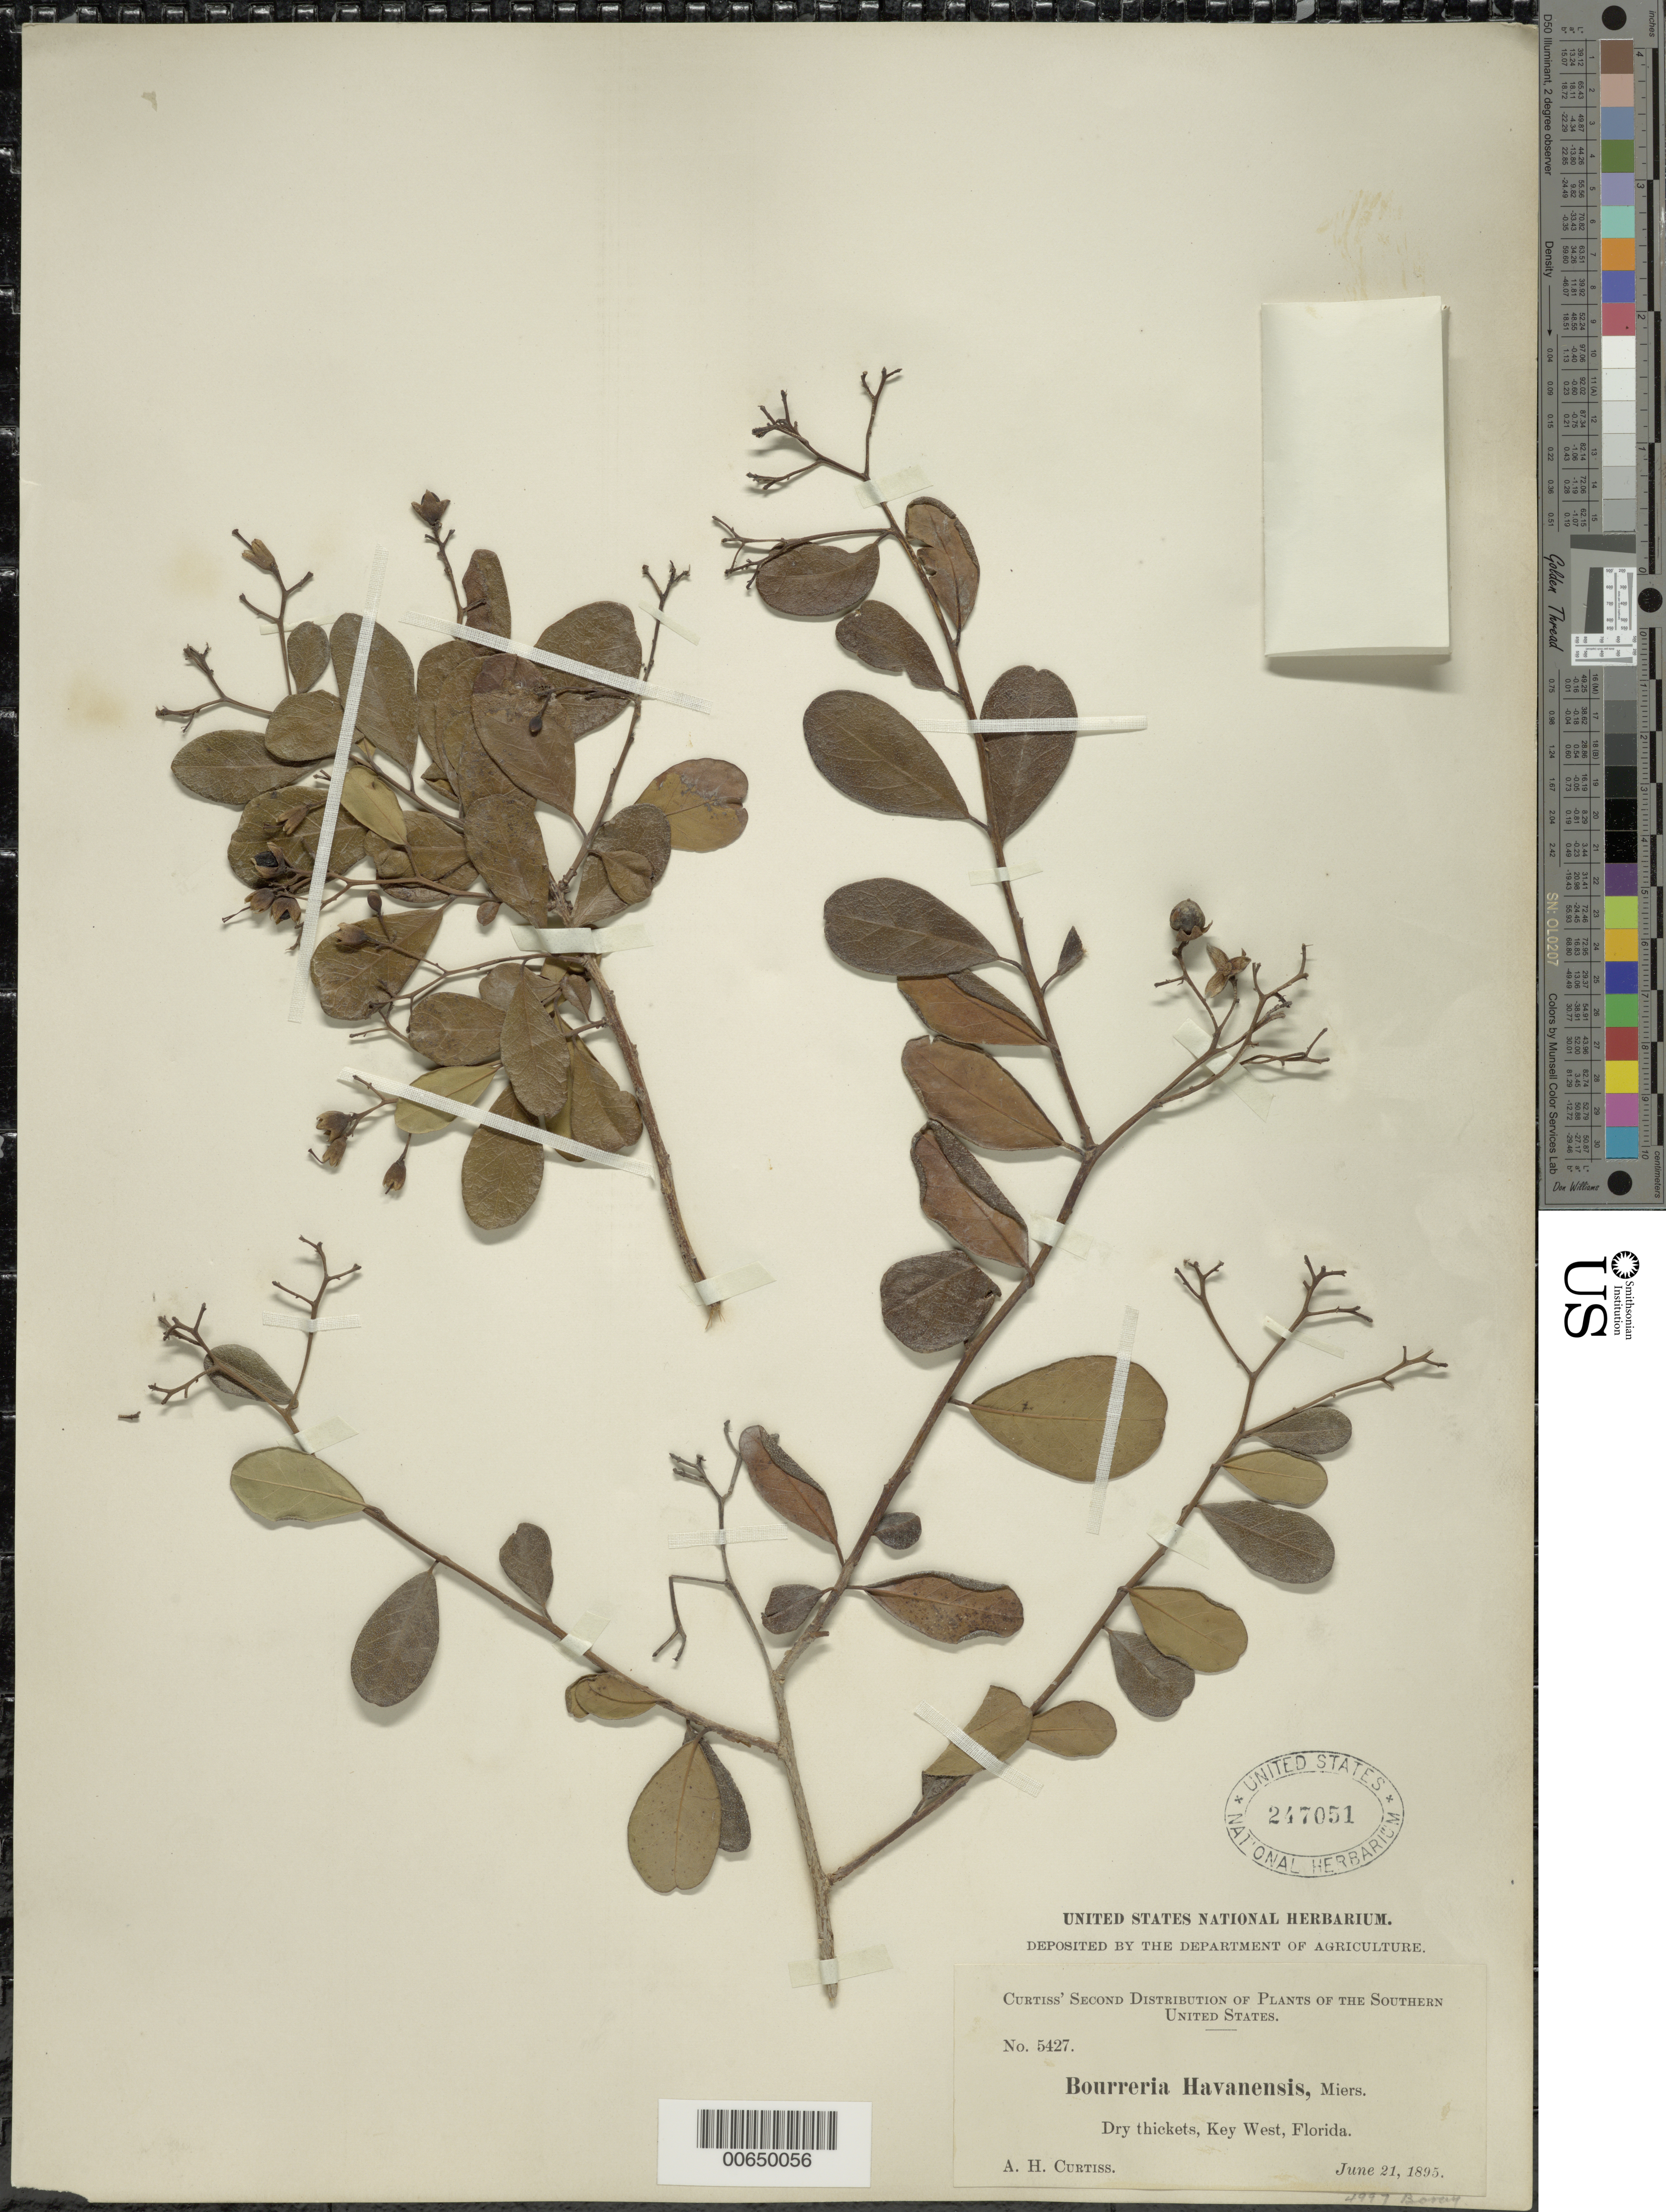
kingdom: Plantae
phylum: Tracheophyta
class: Magnoliopsida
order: Boraginales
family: Ehretiaceae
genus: Bourreria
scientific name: Bourreria radula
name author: G. Don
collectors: A. H. Curtiss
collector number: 5427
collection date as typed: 21 Jun 1895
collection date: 1895-06-21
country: United States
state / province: Florida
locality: Key West, Florida.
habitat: Dry thickets.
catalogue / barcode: US 247051